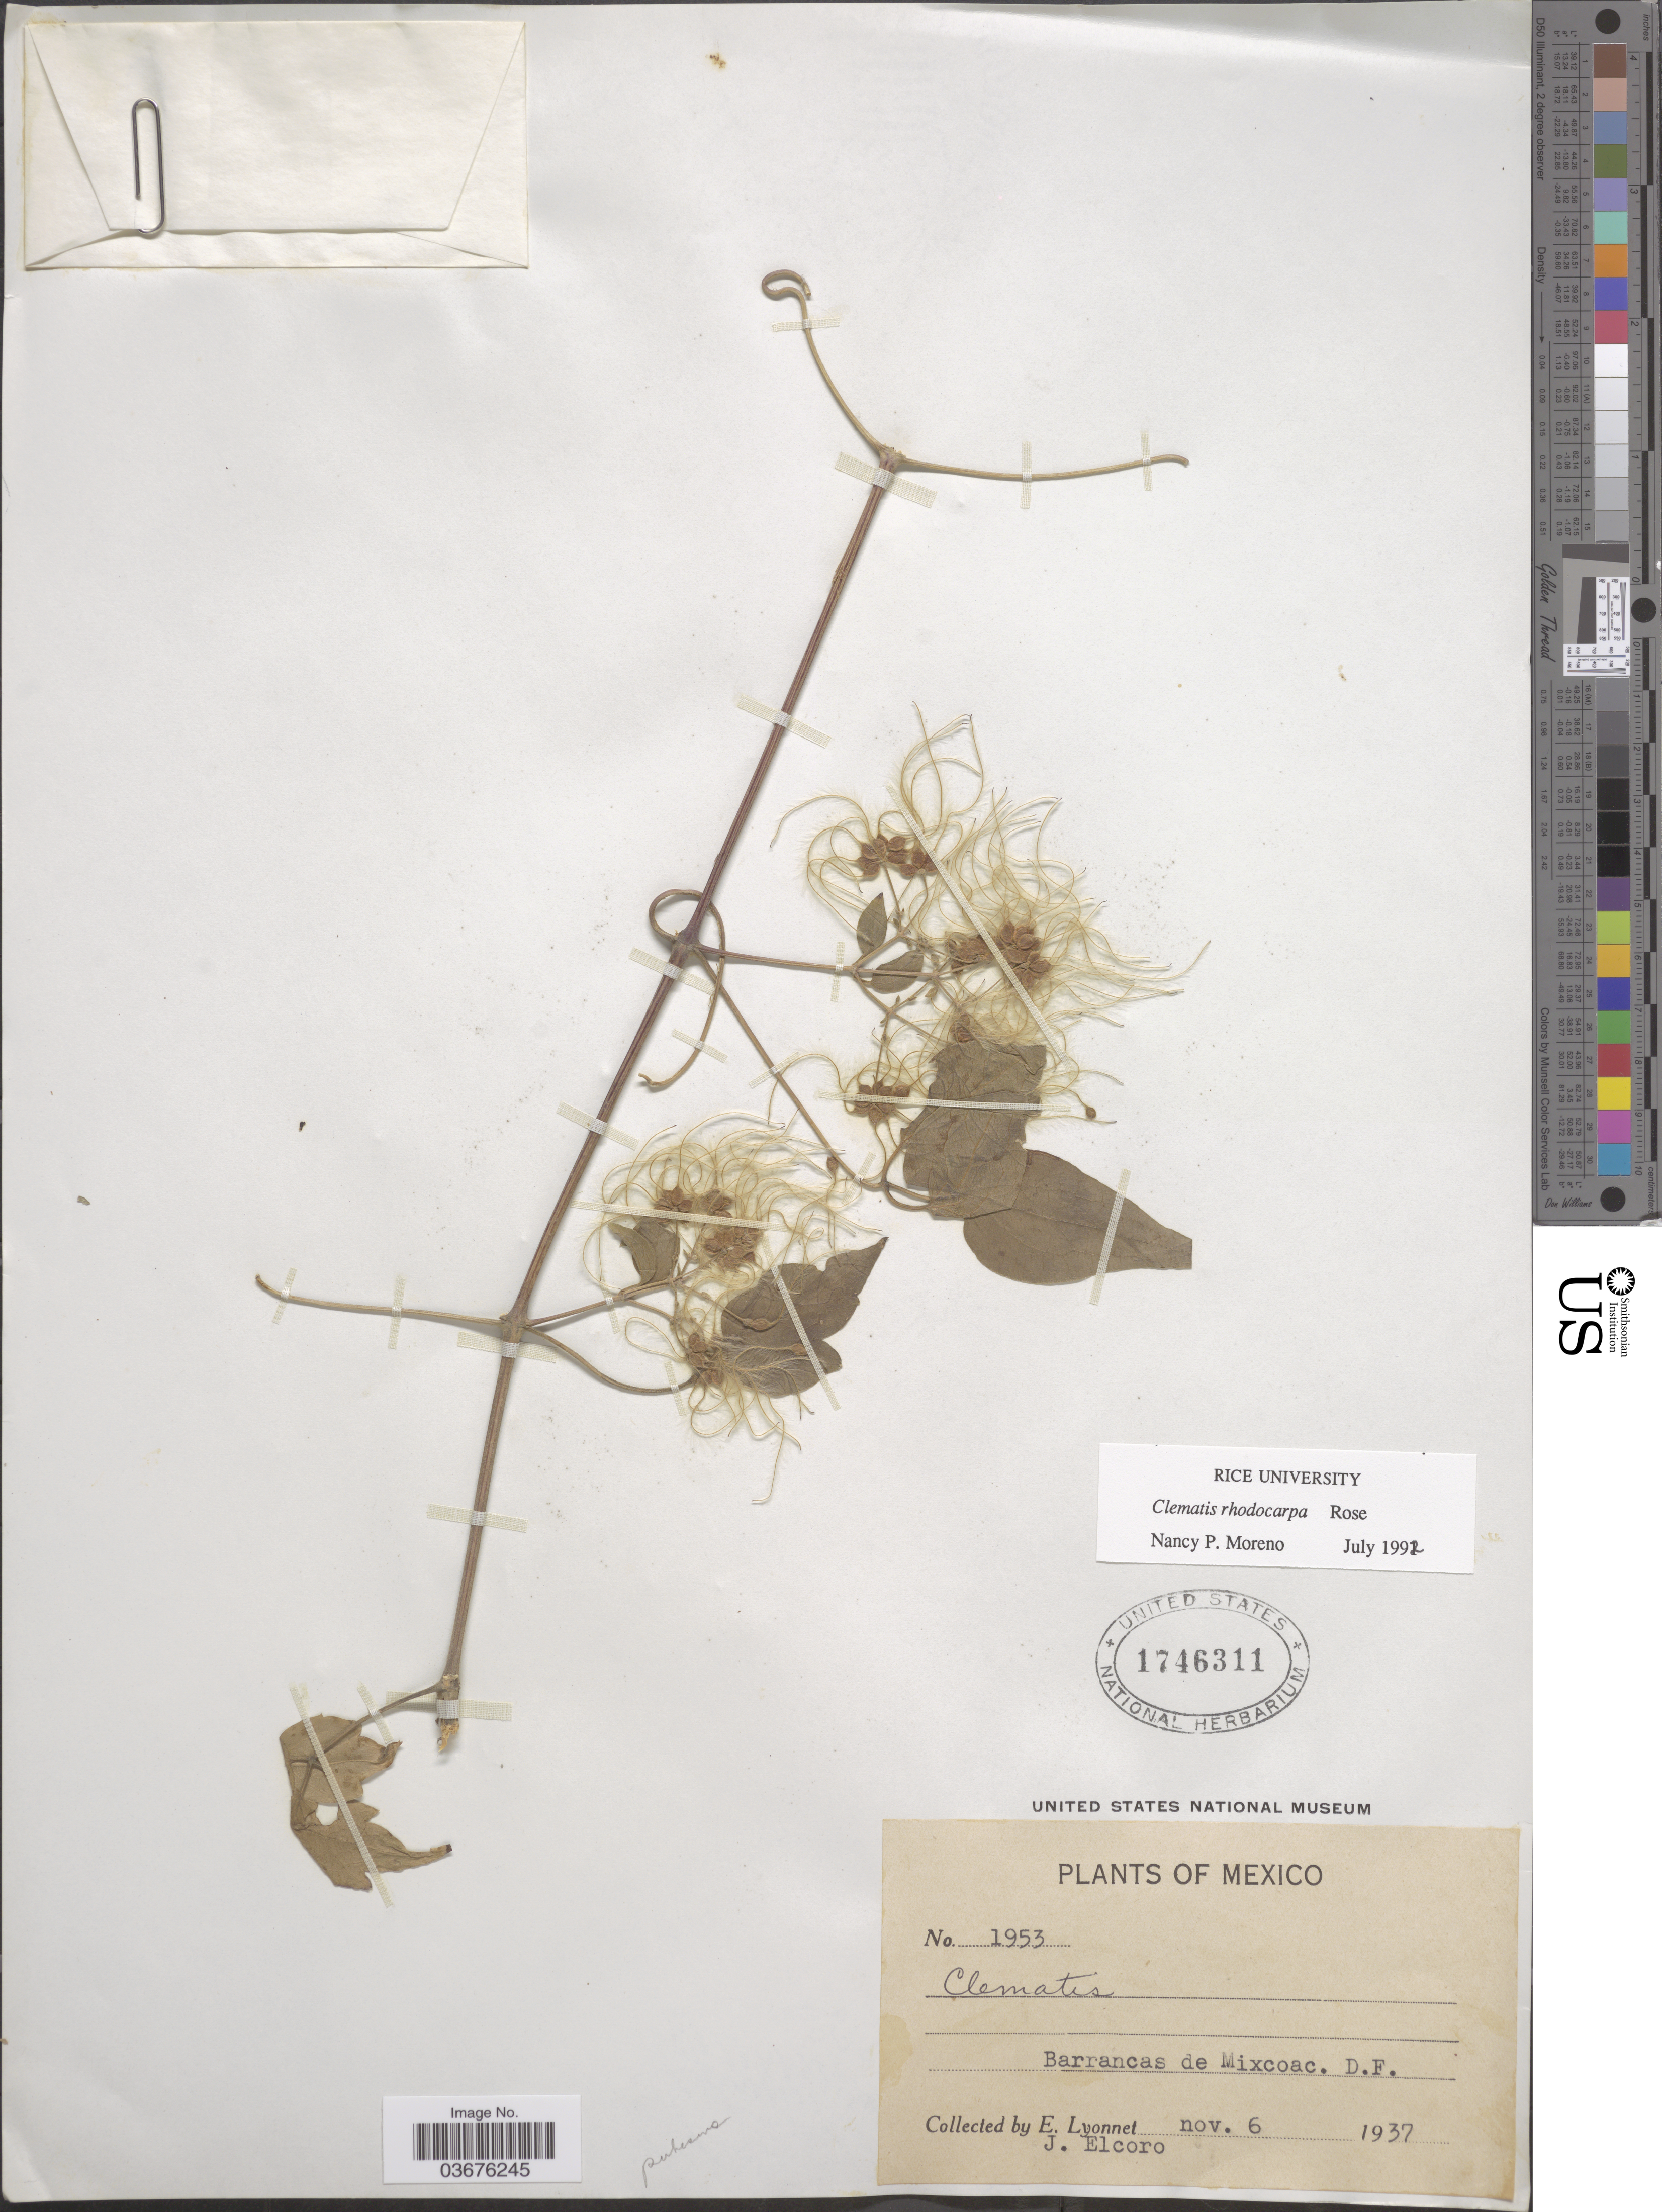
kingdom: Plantae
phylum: Tracheophyta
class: Magnoliopsida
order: Ranunculales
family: Ranunculaceae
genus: Clematis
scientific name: Clematis rhodocarpa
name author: Rose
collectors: E. Lyonnet & J. Elcoro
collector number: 1953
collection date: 1937-11-06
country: Mexico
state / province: Distrito Federal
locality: Barrancas de Mixcoac.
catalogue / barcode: US 1746311